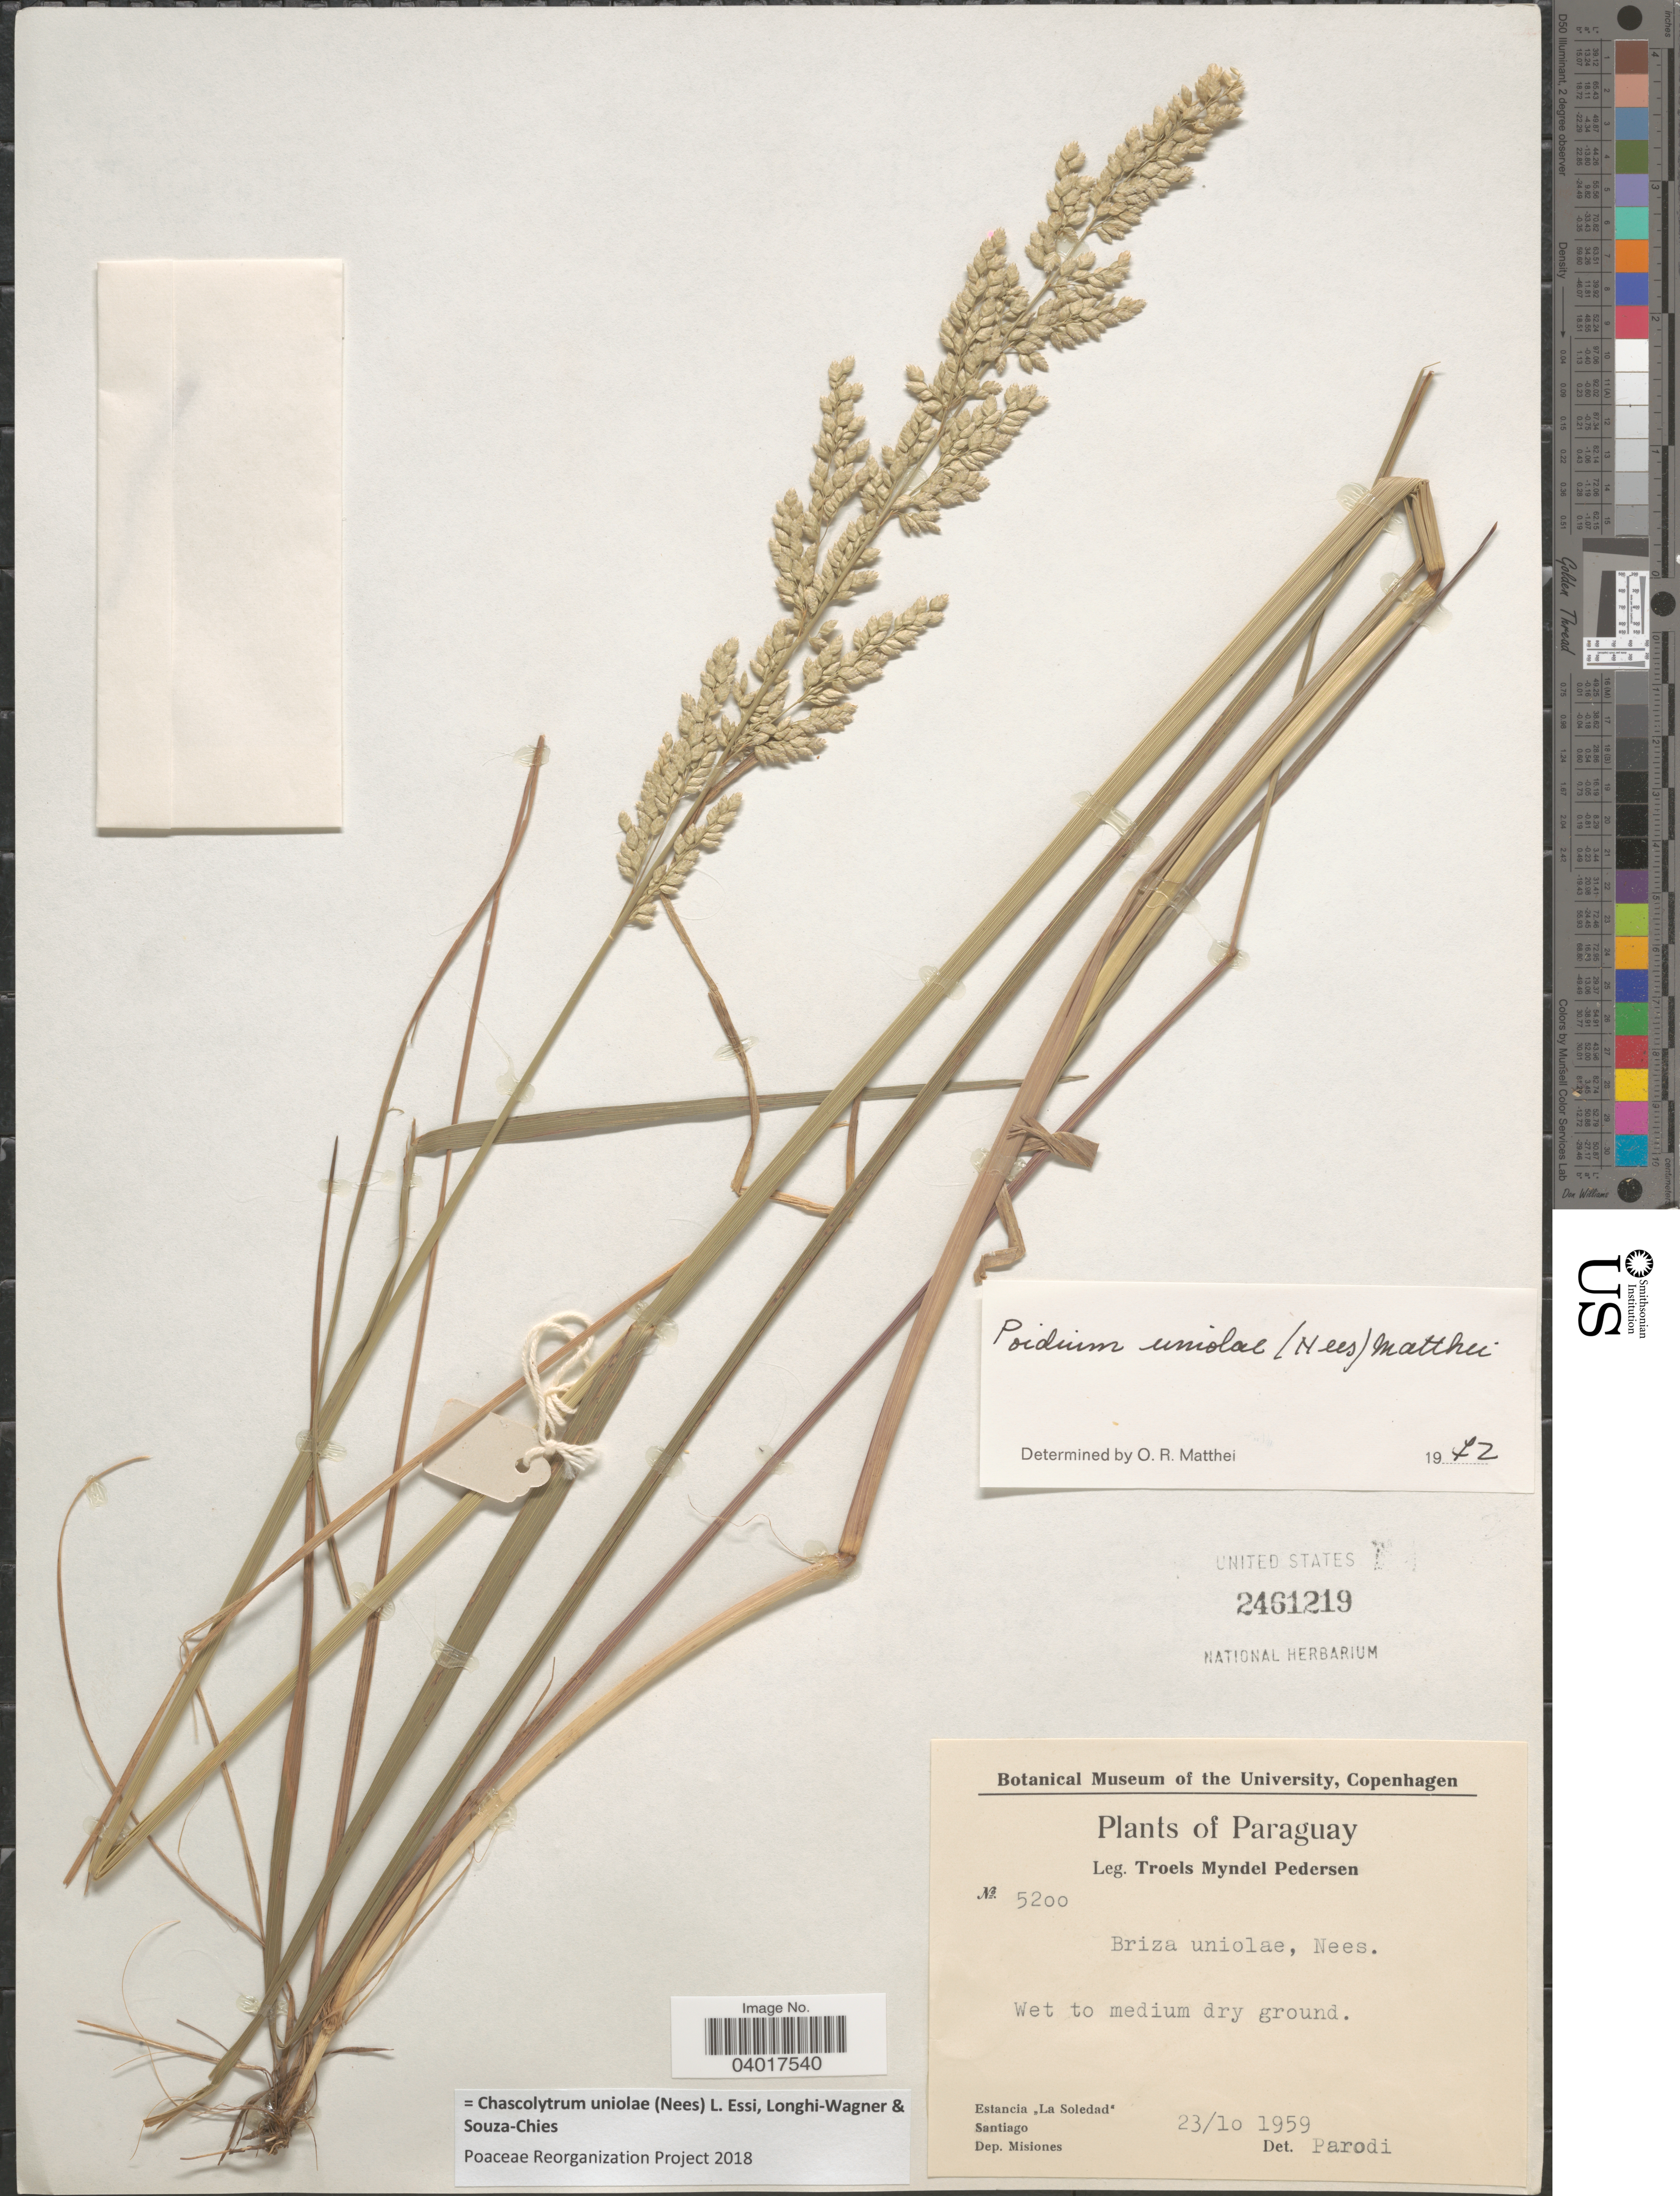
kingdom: Plantae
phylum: Tracheophyta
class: Liliopsida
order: Poales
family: Poaceae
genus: Chascolytrum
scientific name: Chascolytrum uniolae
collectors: T. Pederson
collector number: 5200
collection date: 1959-10-23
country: Paraguay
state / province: Misiones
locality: Estancia "La Soledad". Santiago. Dep. Misiones.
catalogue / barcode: US 2461219